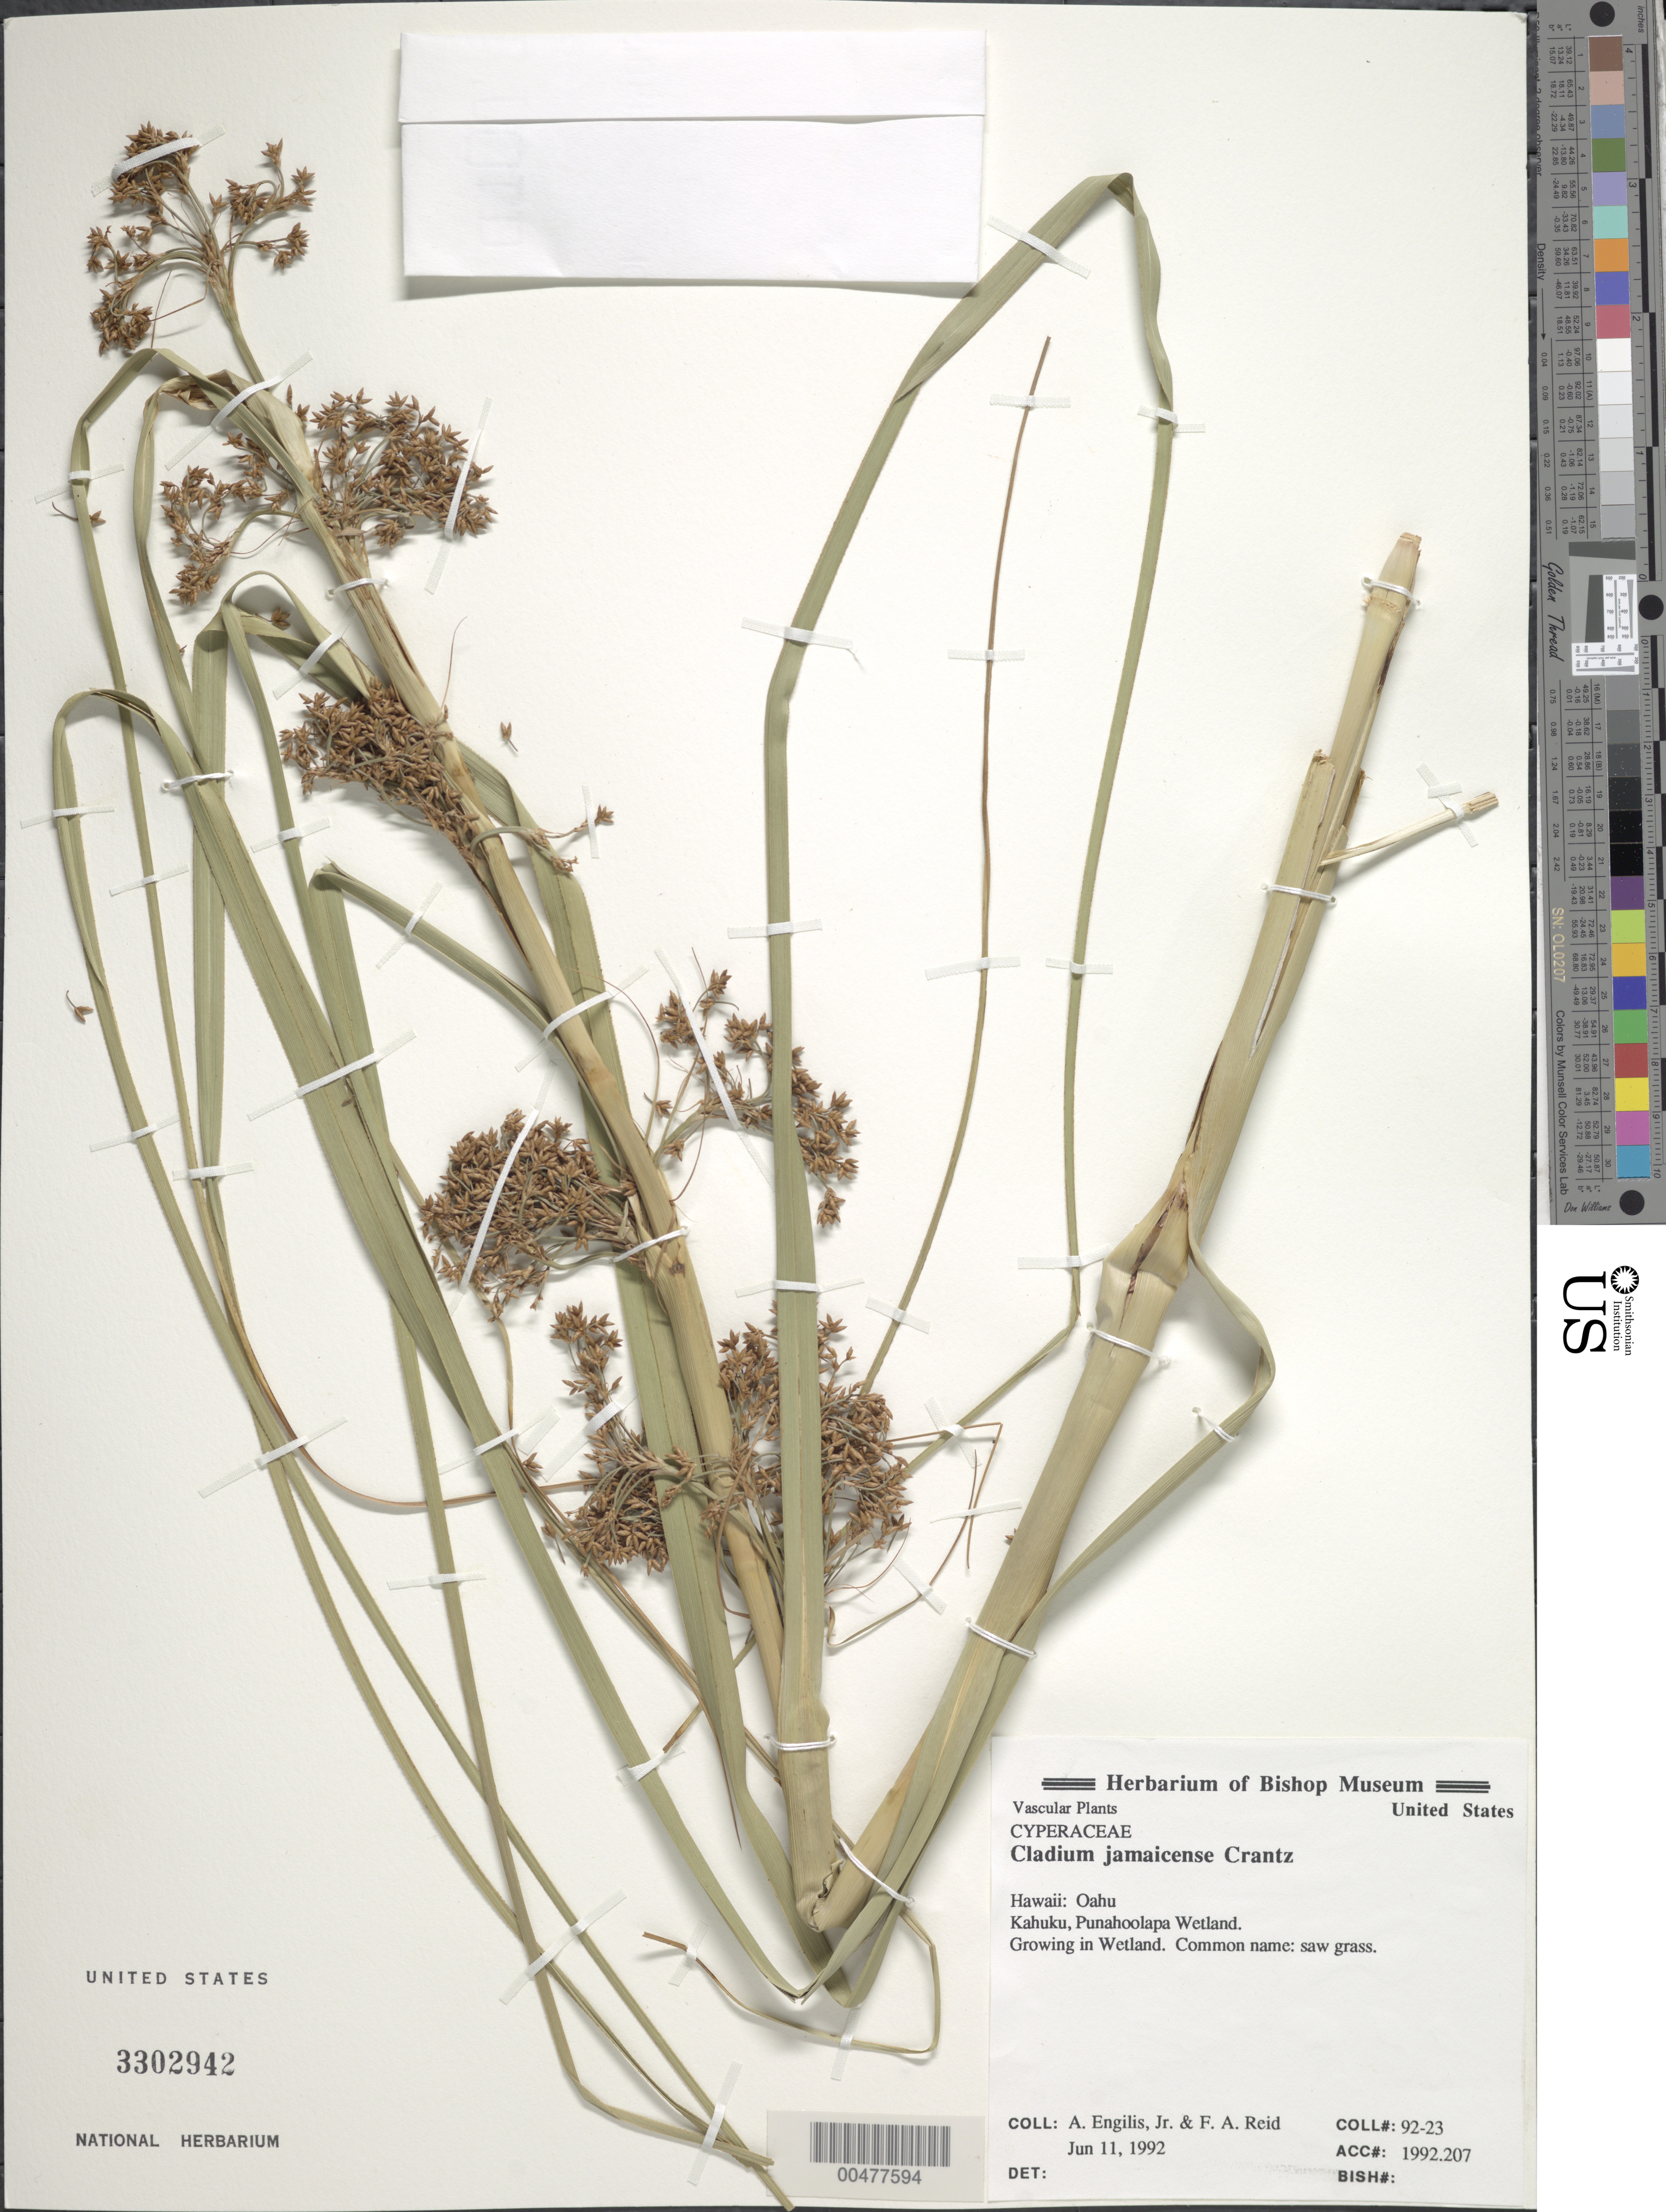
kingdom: Plantae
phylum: Tracheophyta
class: Liliopsida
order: Poales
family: Cyperaceae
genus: Cladium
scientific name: Cladium jamaicense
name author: Crantz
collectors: A. Engilis Jr. & F. Reid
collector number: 92-23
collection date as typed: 11 Jun 1992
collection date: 1992-06-11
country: United States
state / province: Hawaii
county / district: Honolulu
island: Oahu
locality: Kahuku, Punahoolapa Wetland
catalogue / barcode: US 3302942